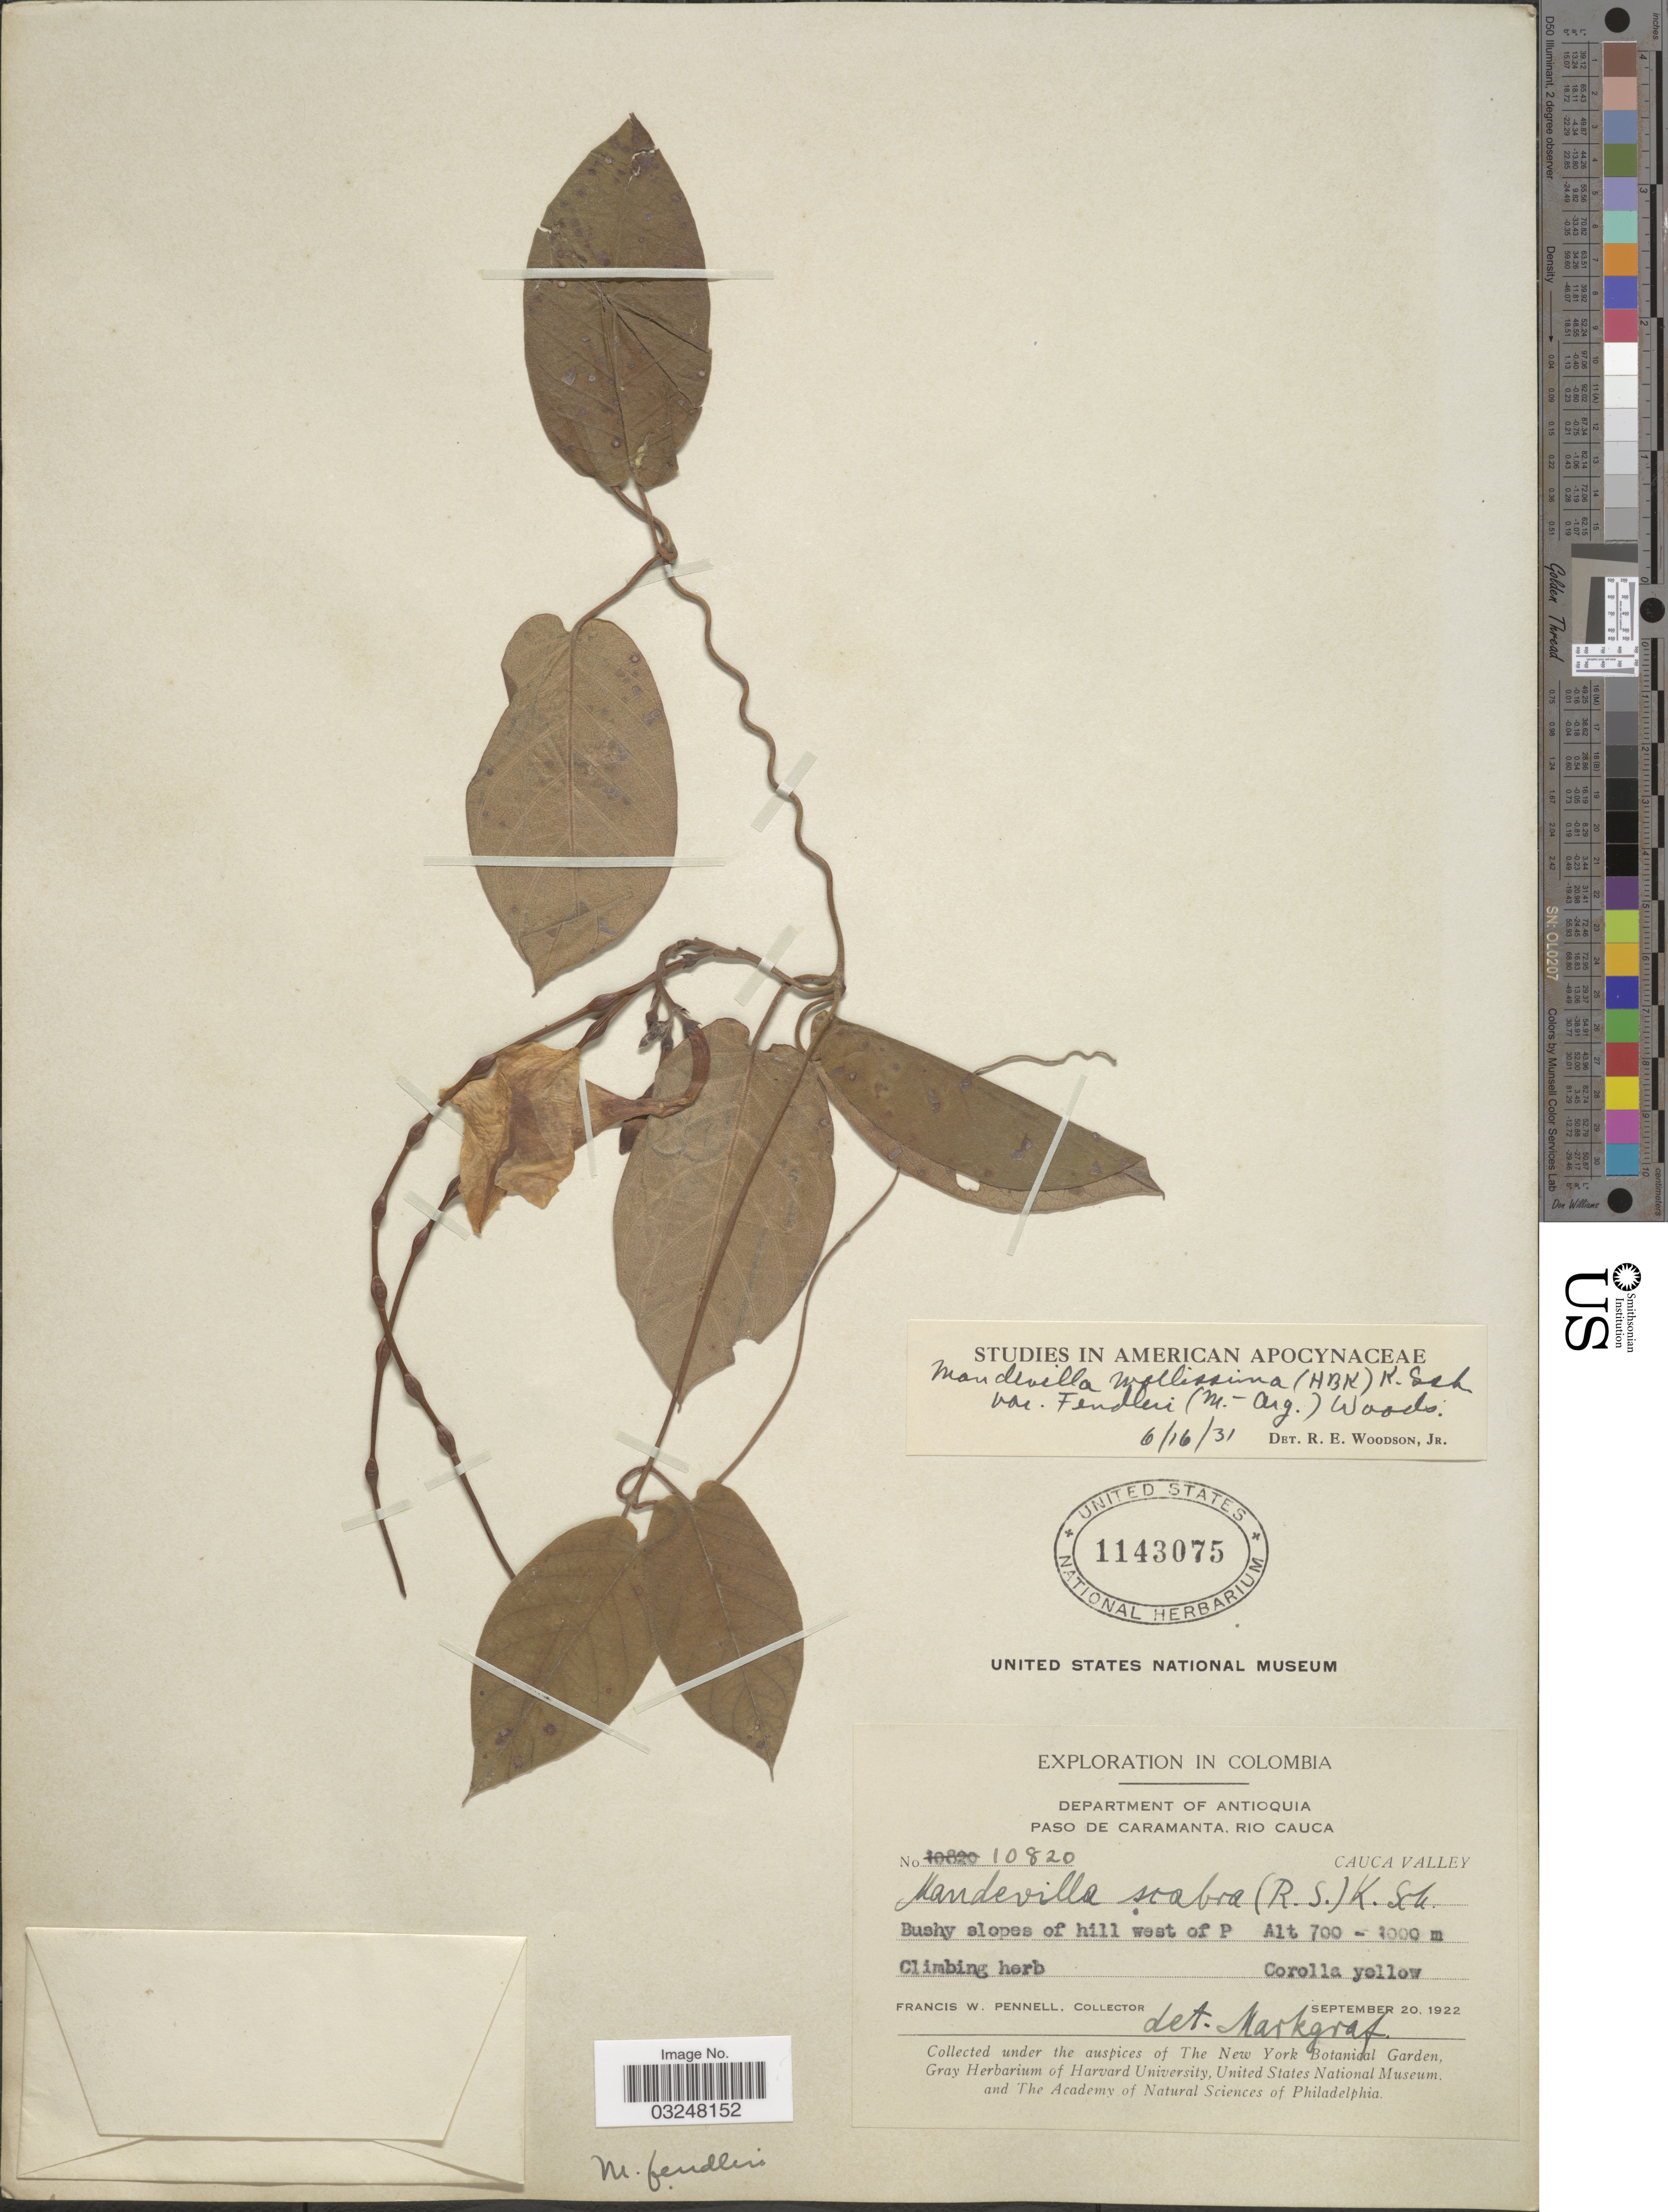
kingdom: Plantae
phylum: Tracheophyta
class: Magnoliopsida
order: Gentianales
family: Apocynaceae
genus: Mandevilla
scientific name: Mandevilla speciosa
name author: (Kunth) J.F. Morales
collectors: F. W. Pennell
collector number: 10820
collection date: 1922-09-20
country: Colombia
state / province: Antioquia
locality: Department of Antioquia. Paso de Caramanta, Rio Cauca. Cauca Valley. Bushy slopes of hill west of P.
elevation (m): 700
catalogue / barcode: US 1143075